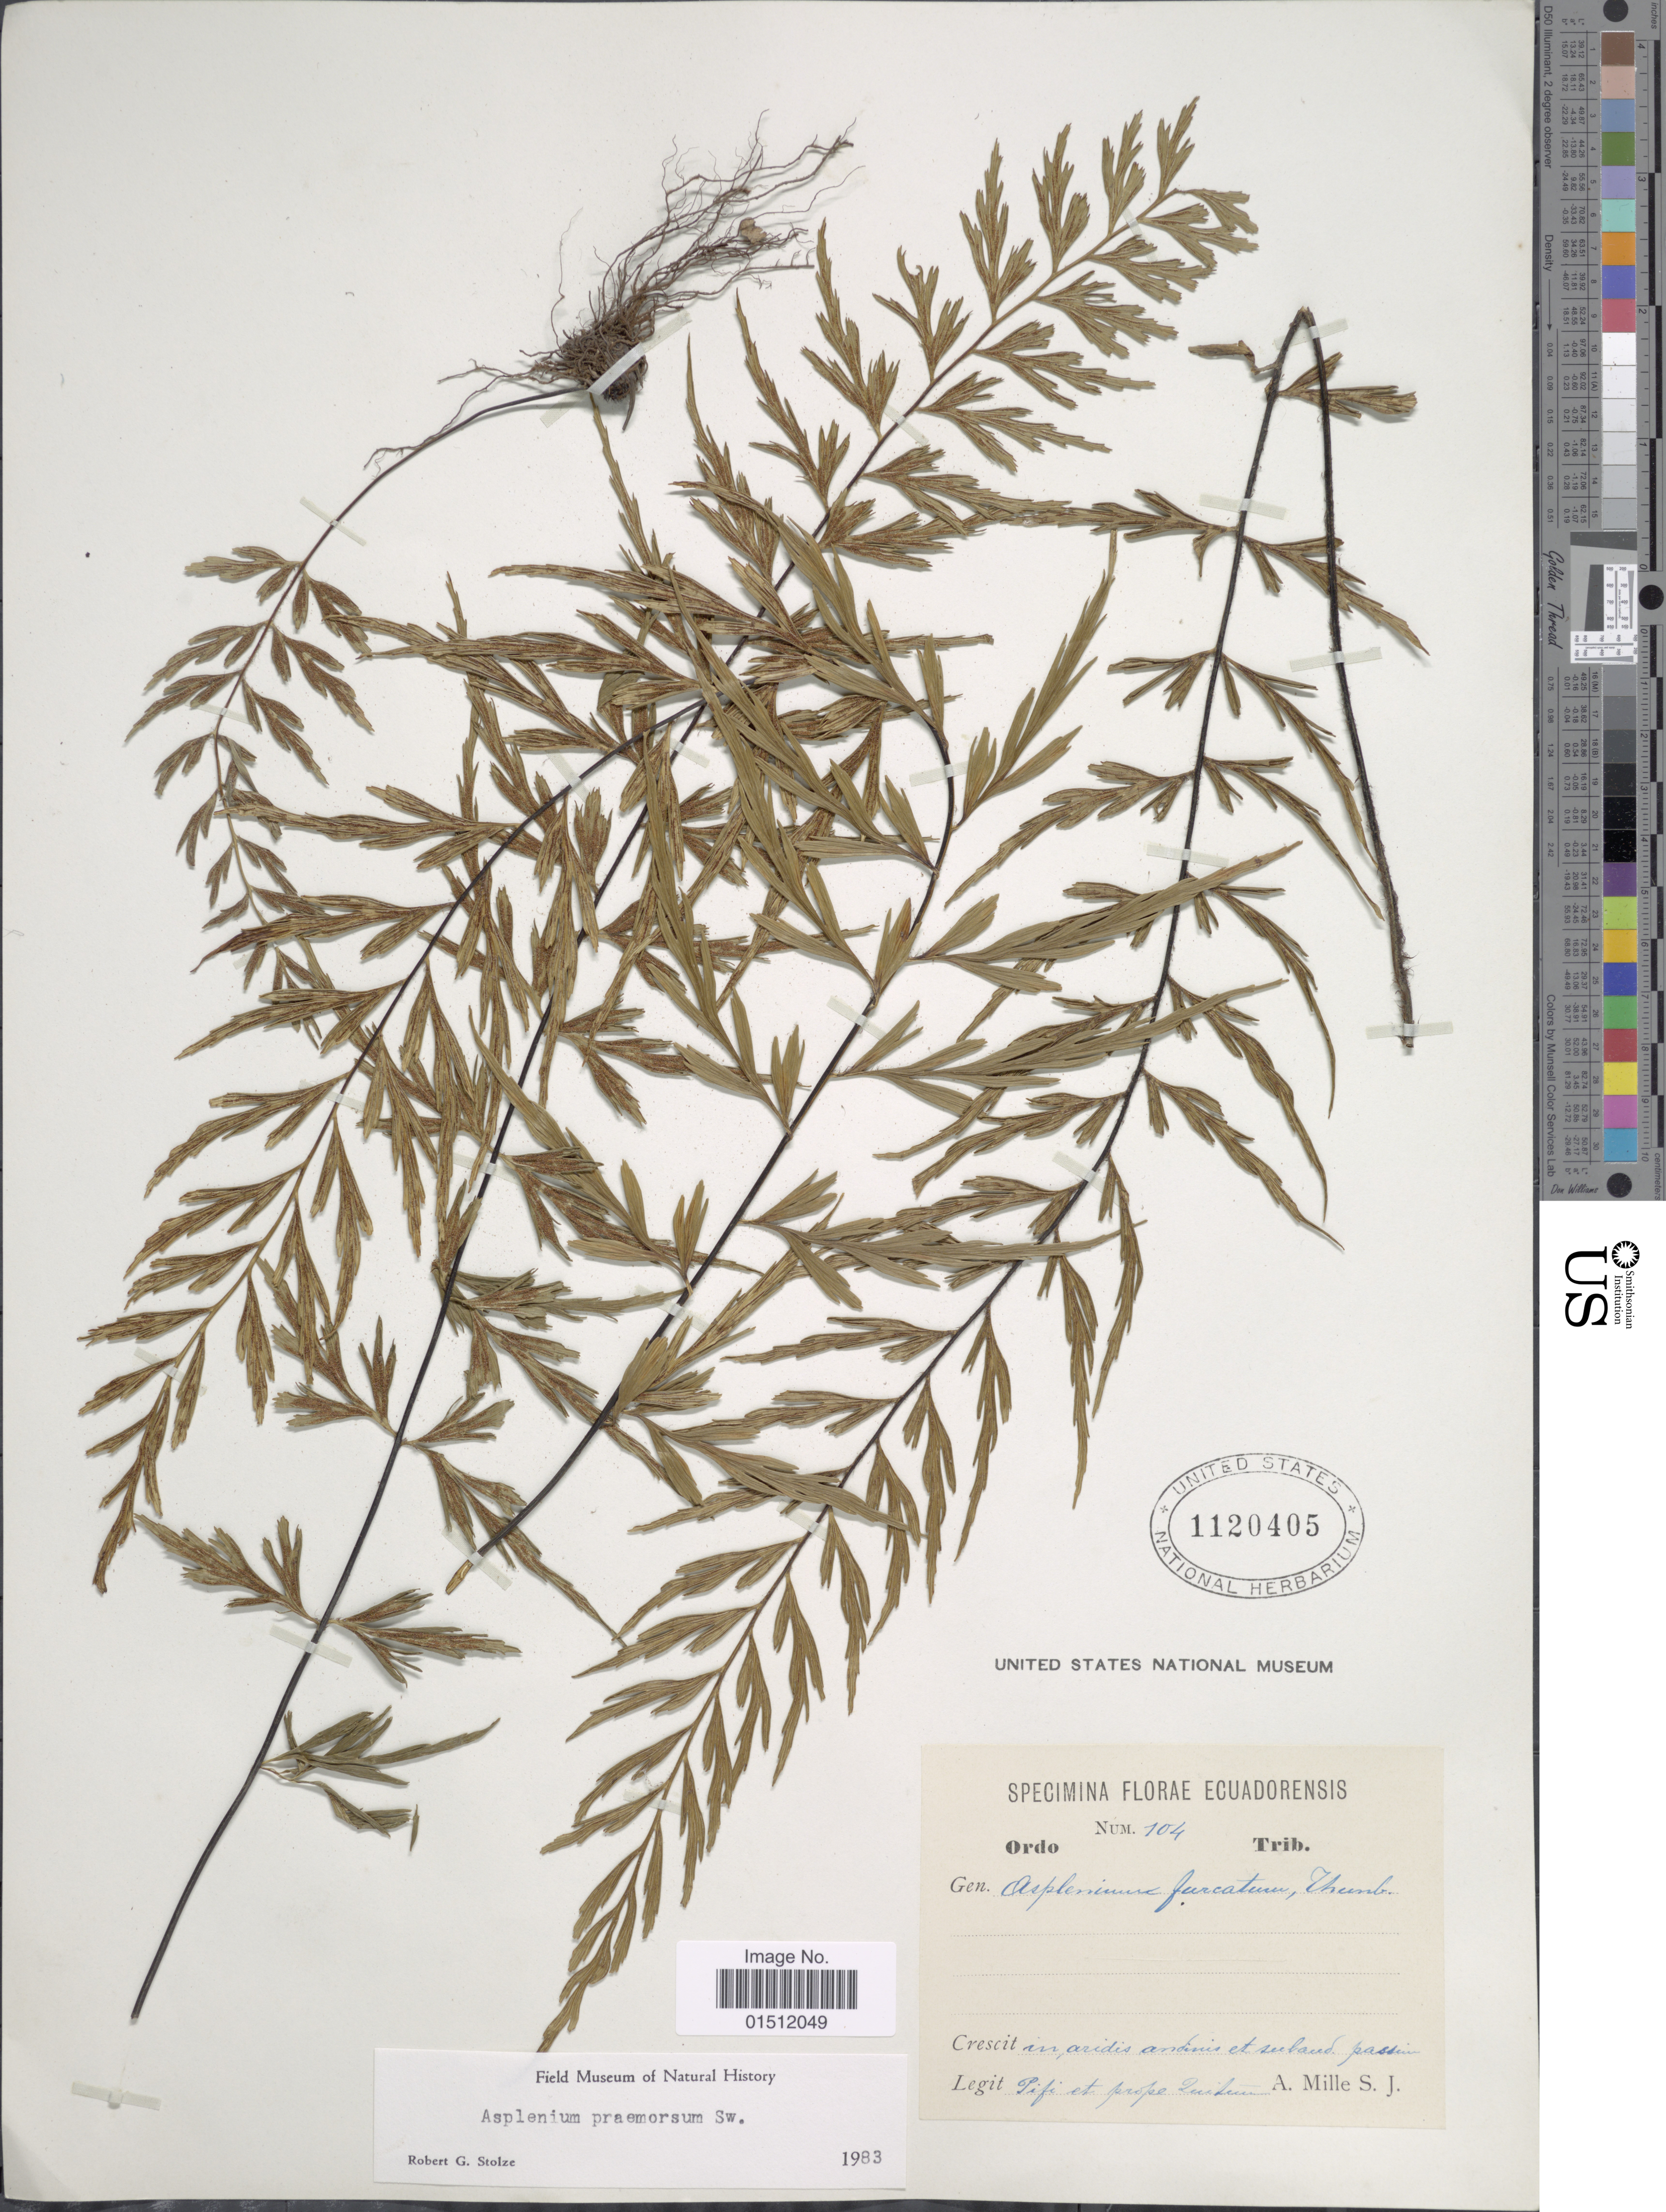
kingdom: Plantae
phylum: Tracheophyta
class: Polypodiopsida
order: Polypodiales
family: Aspleniaceae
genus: Asplenium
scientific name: Asplenium praemorsum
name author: Sw.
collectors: A. Mille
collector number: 104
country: Ecuador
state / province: Pichincha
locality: Pifo et prope Quitum.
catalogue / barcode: US 1120405